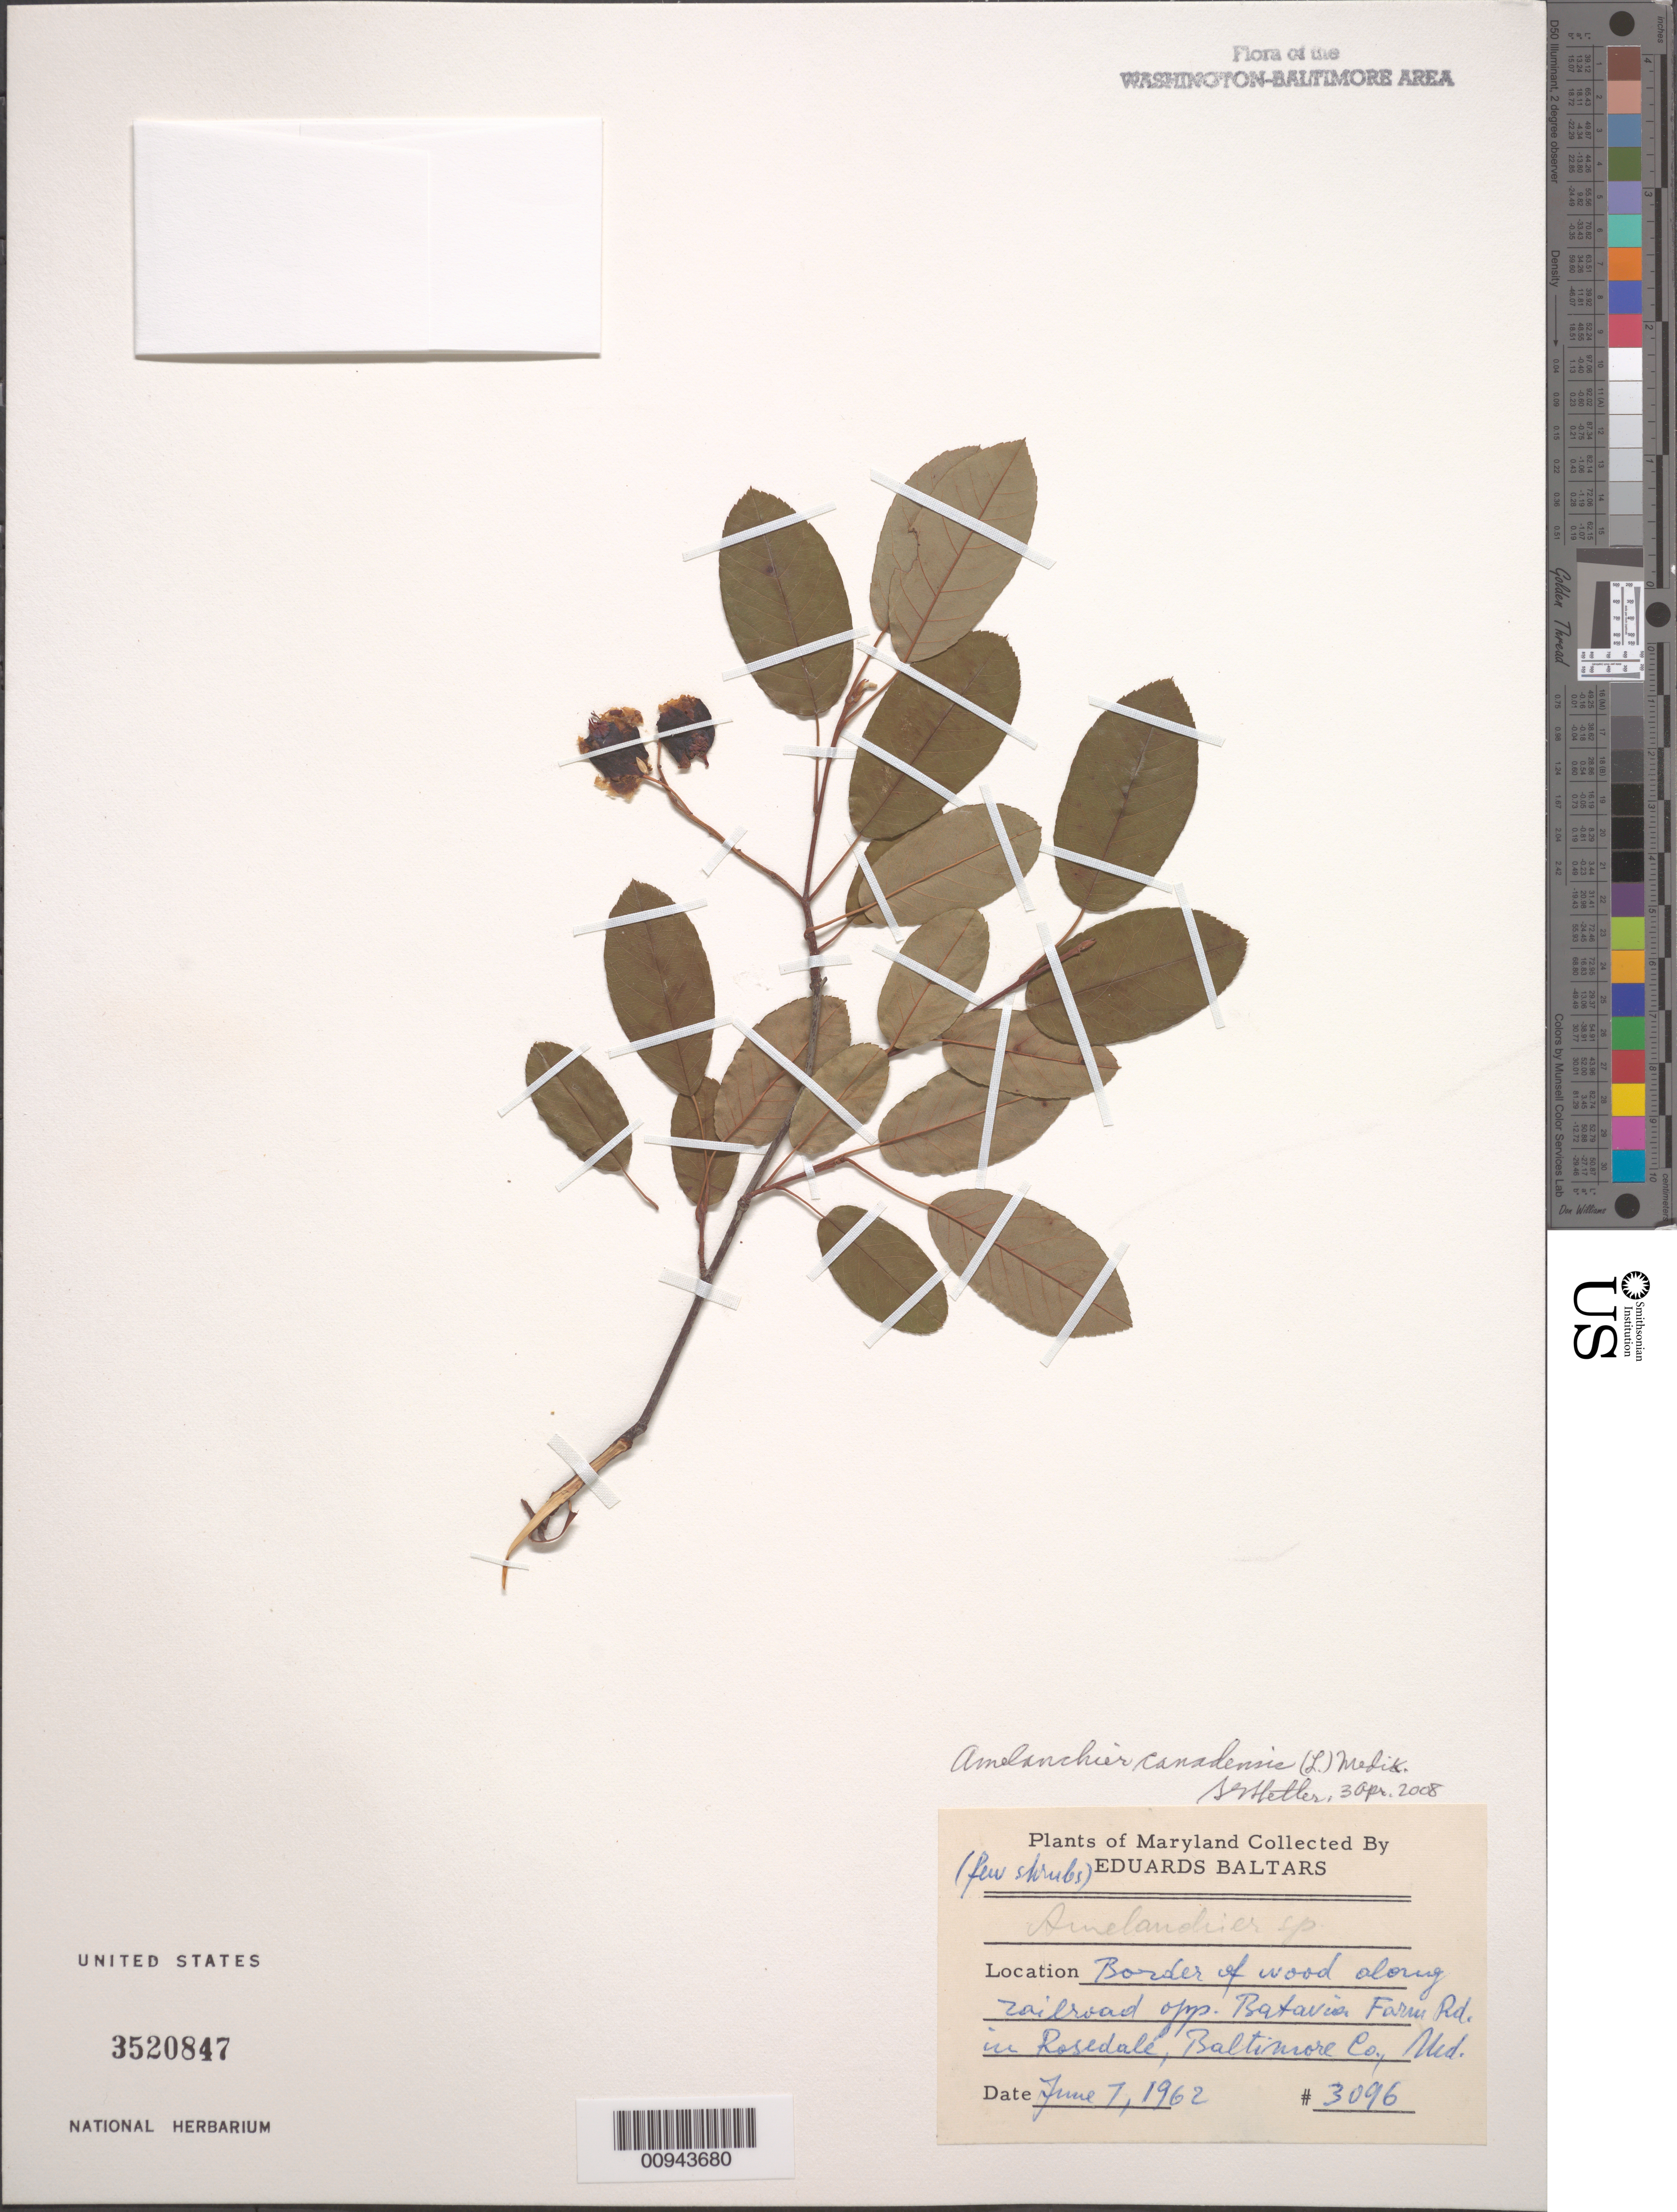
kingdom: Plantae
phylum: Tracheophyta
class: Magnoliopsida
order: Rosales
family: Rosaceae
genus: Amelanchier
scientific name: Amelanchier canadensis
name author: (L.) Medic.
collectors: E. Baltars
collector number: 3096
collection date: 1962-06-07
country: United States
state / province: Maryland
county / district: Baltimore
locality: Border of wood along railroad opp. Batavier Farm Rd. in Rosedale, Baltimore Co.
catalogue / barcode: US 3520847